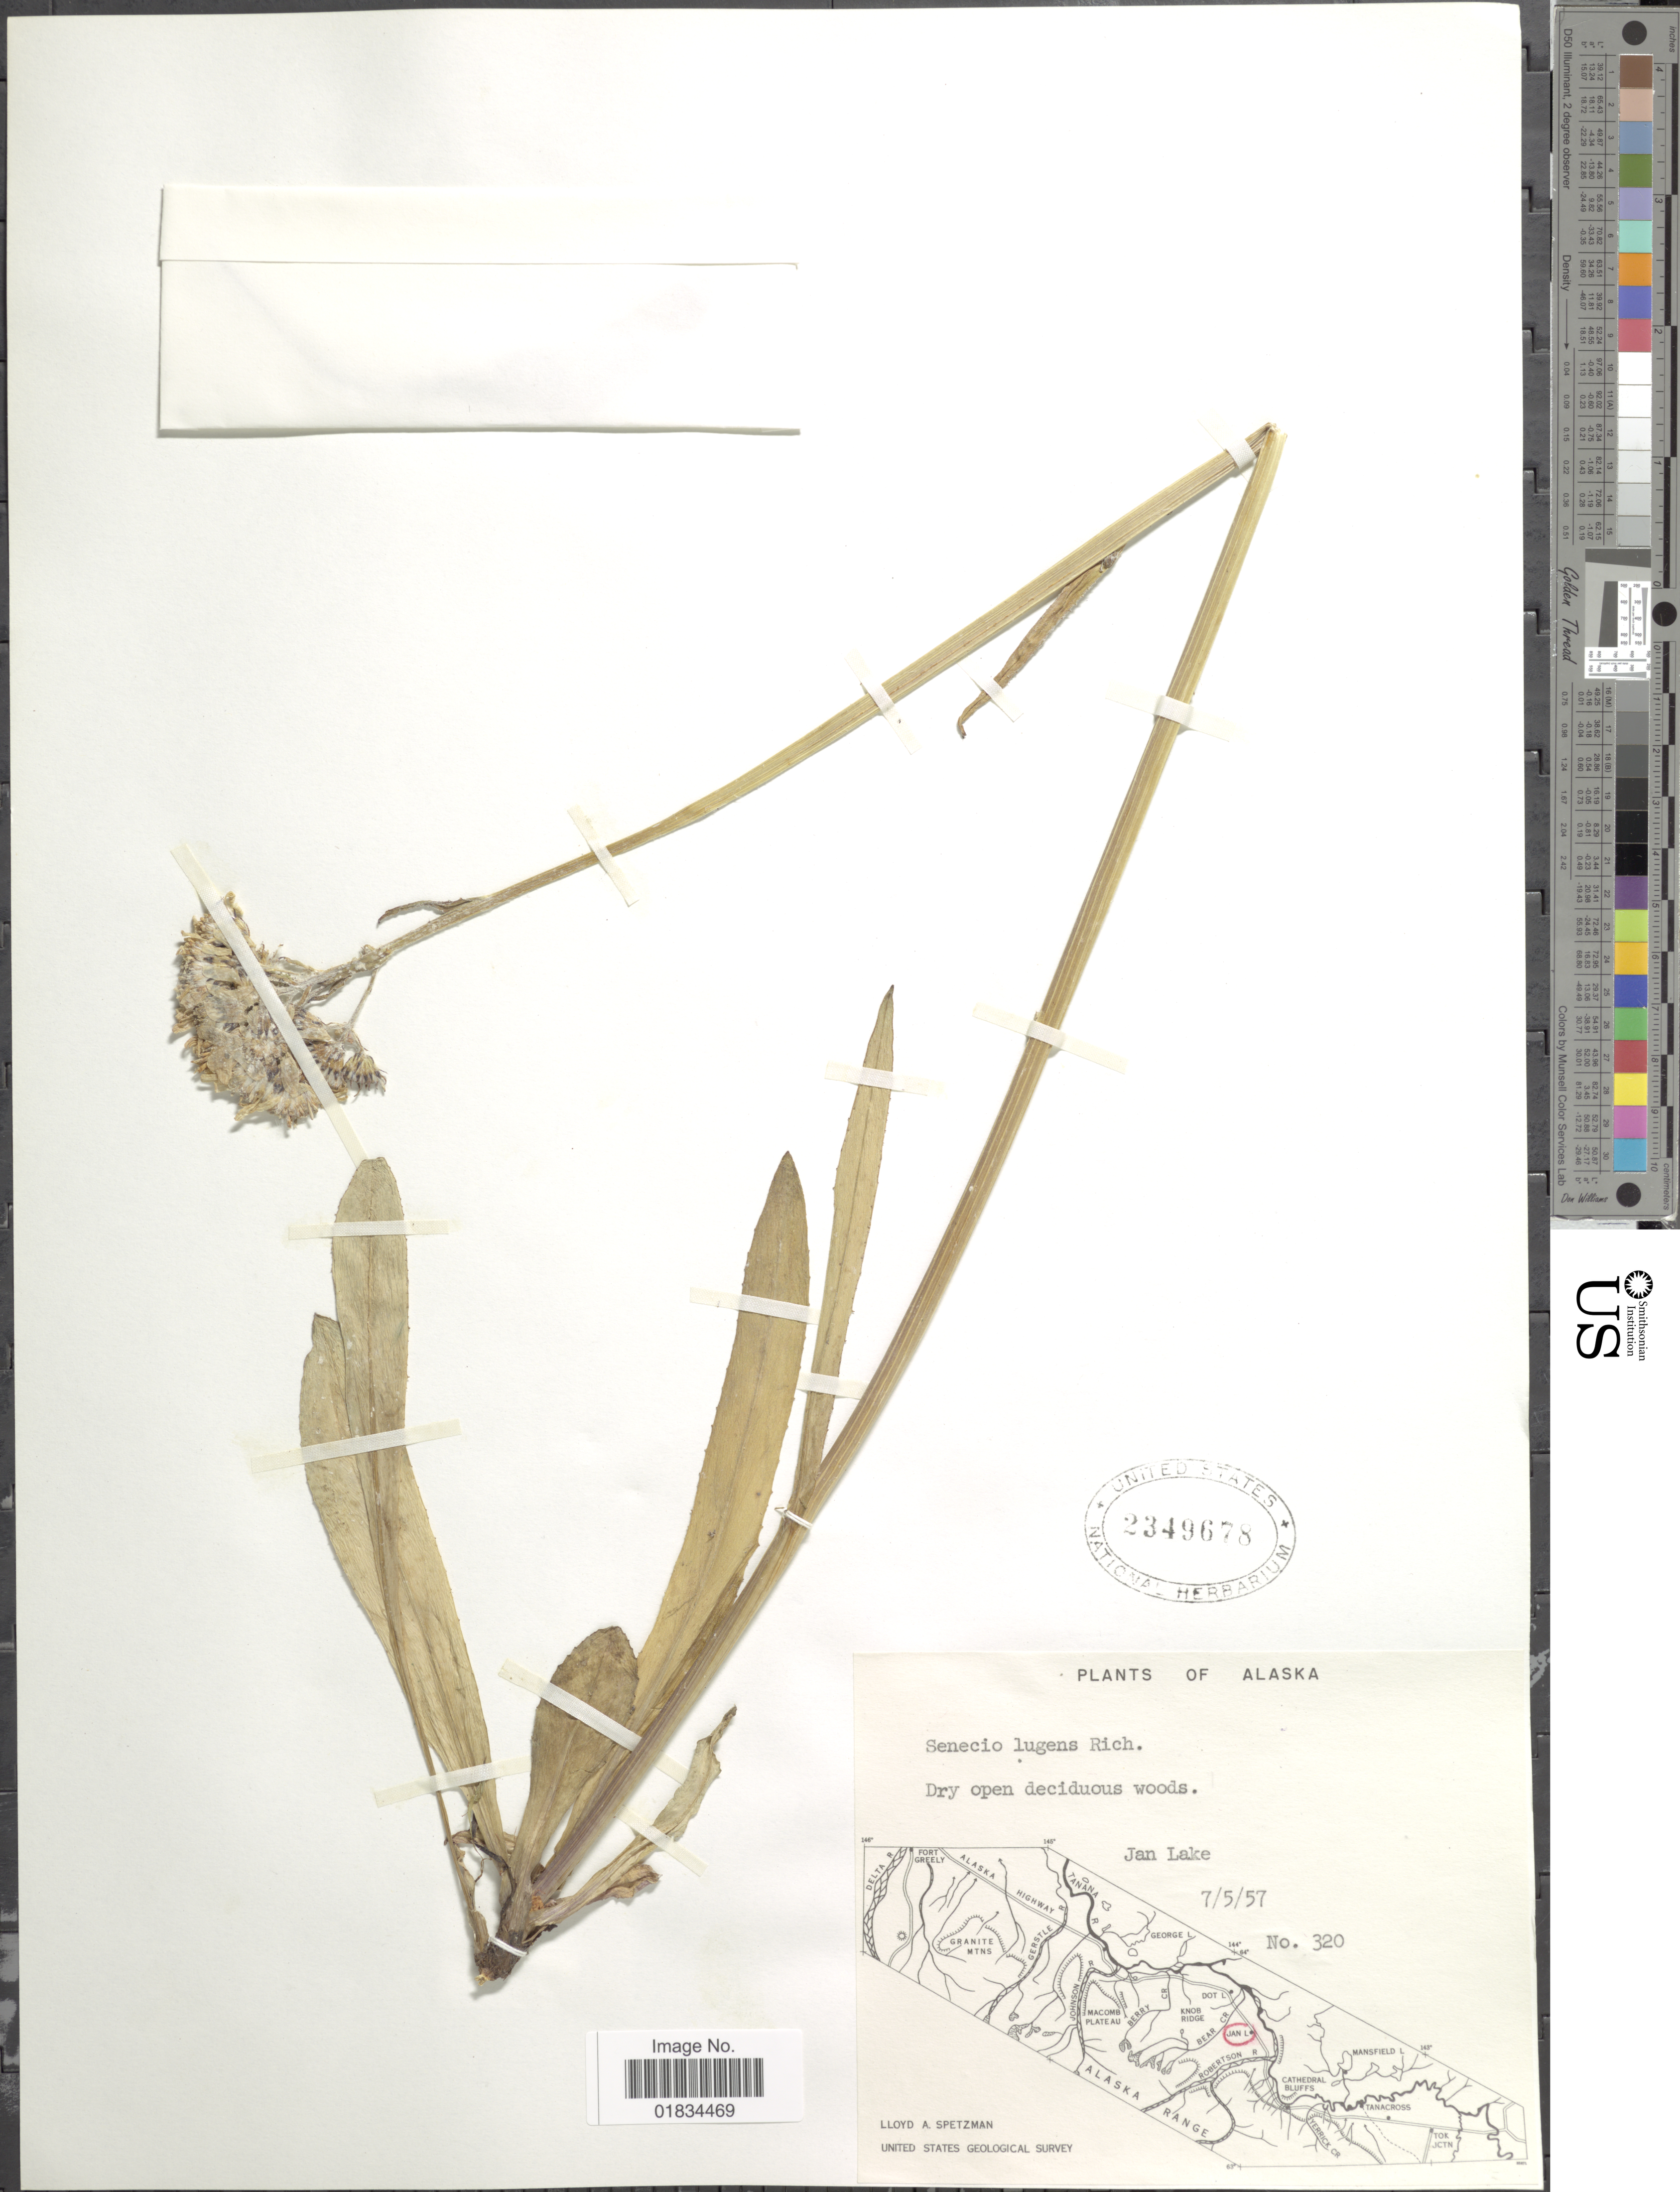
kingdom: Plantae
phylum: Tracheophyta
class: Magnoliopsida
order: Asterales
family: Asteraceae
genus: Senecio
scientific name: Senecio lugens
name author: Richardson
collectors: L. Spetzman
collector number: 320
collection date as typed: Transcribed d/m/y: 5/7/57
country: United States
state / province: Alaska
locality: Jan Lake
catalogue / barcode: US 2349678